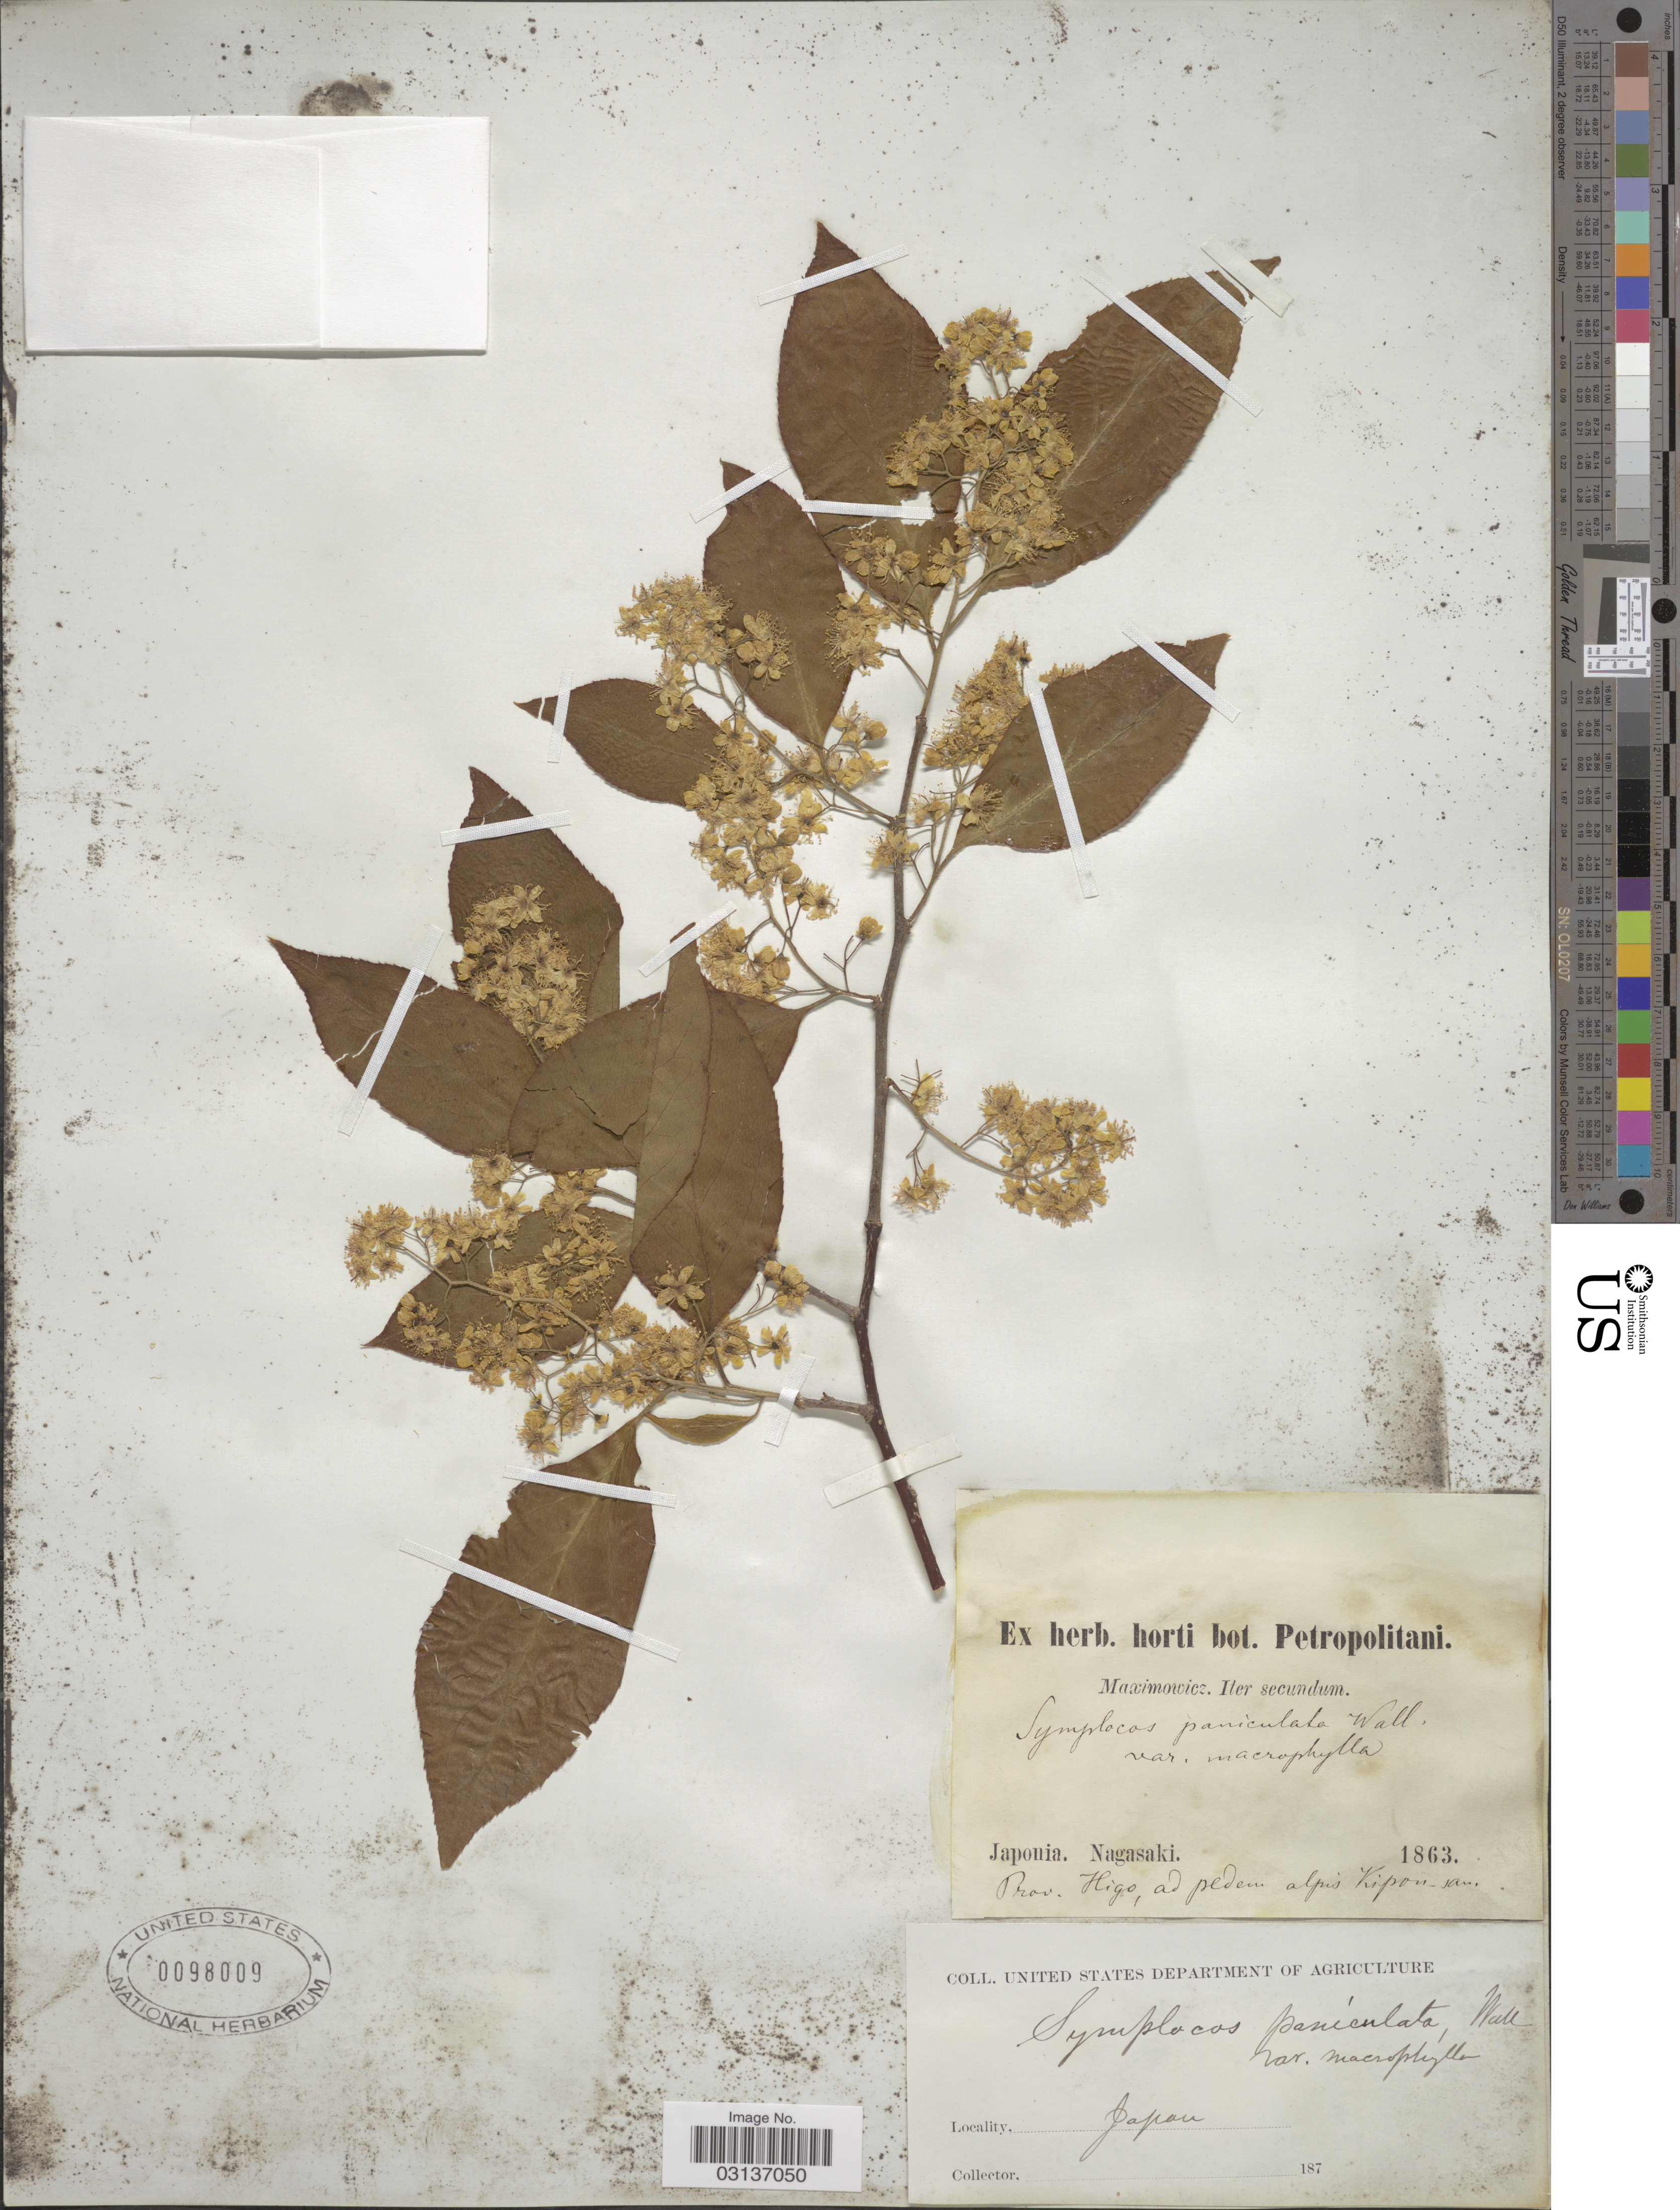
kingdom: Plantae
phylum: Tracheophyta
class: Magnoliopsida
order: Ericales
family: Symplocaceae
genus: Symplocos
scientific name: Symplocos paniculata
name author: Miq.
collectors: Maximowicz, --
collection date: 1863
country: Japan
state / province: Nagasaki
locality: Japonia. Prov. Higo, ad pedem alpis Kipon-san.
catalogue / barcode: US 98009